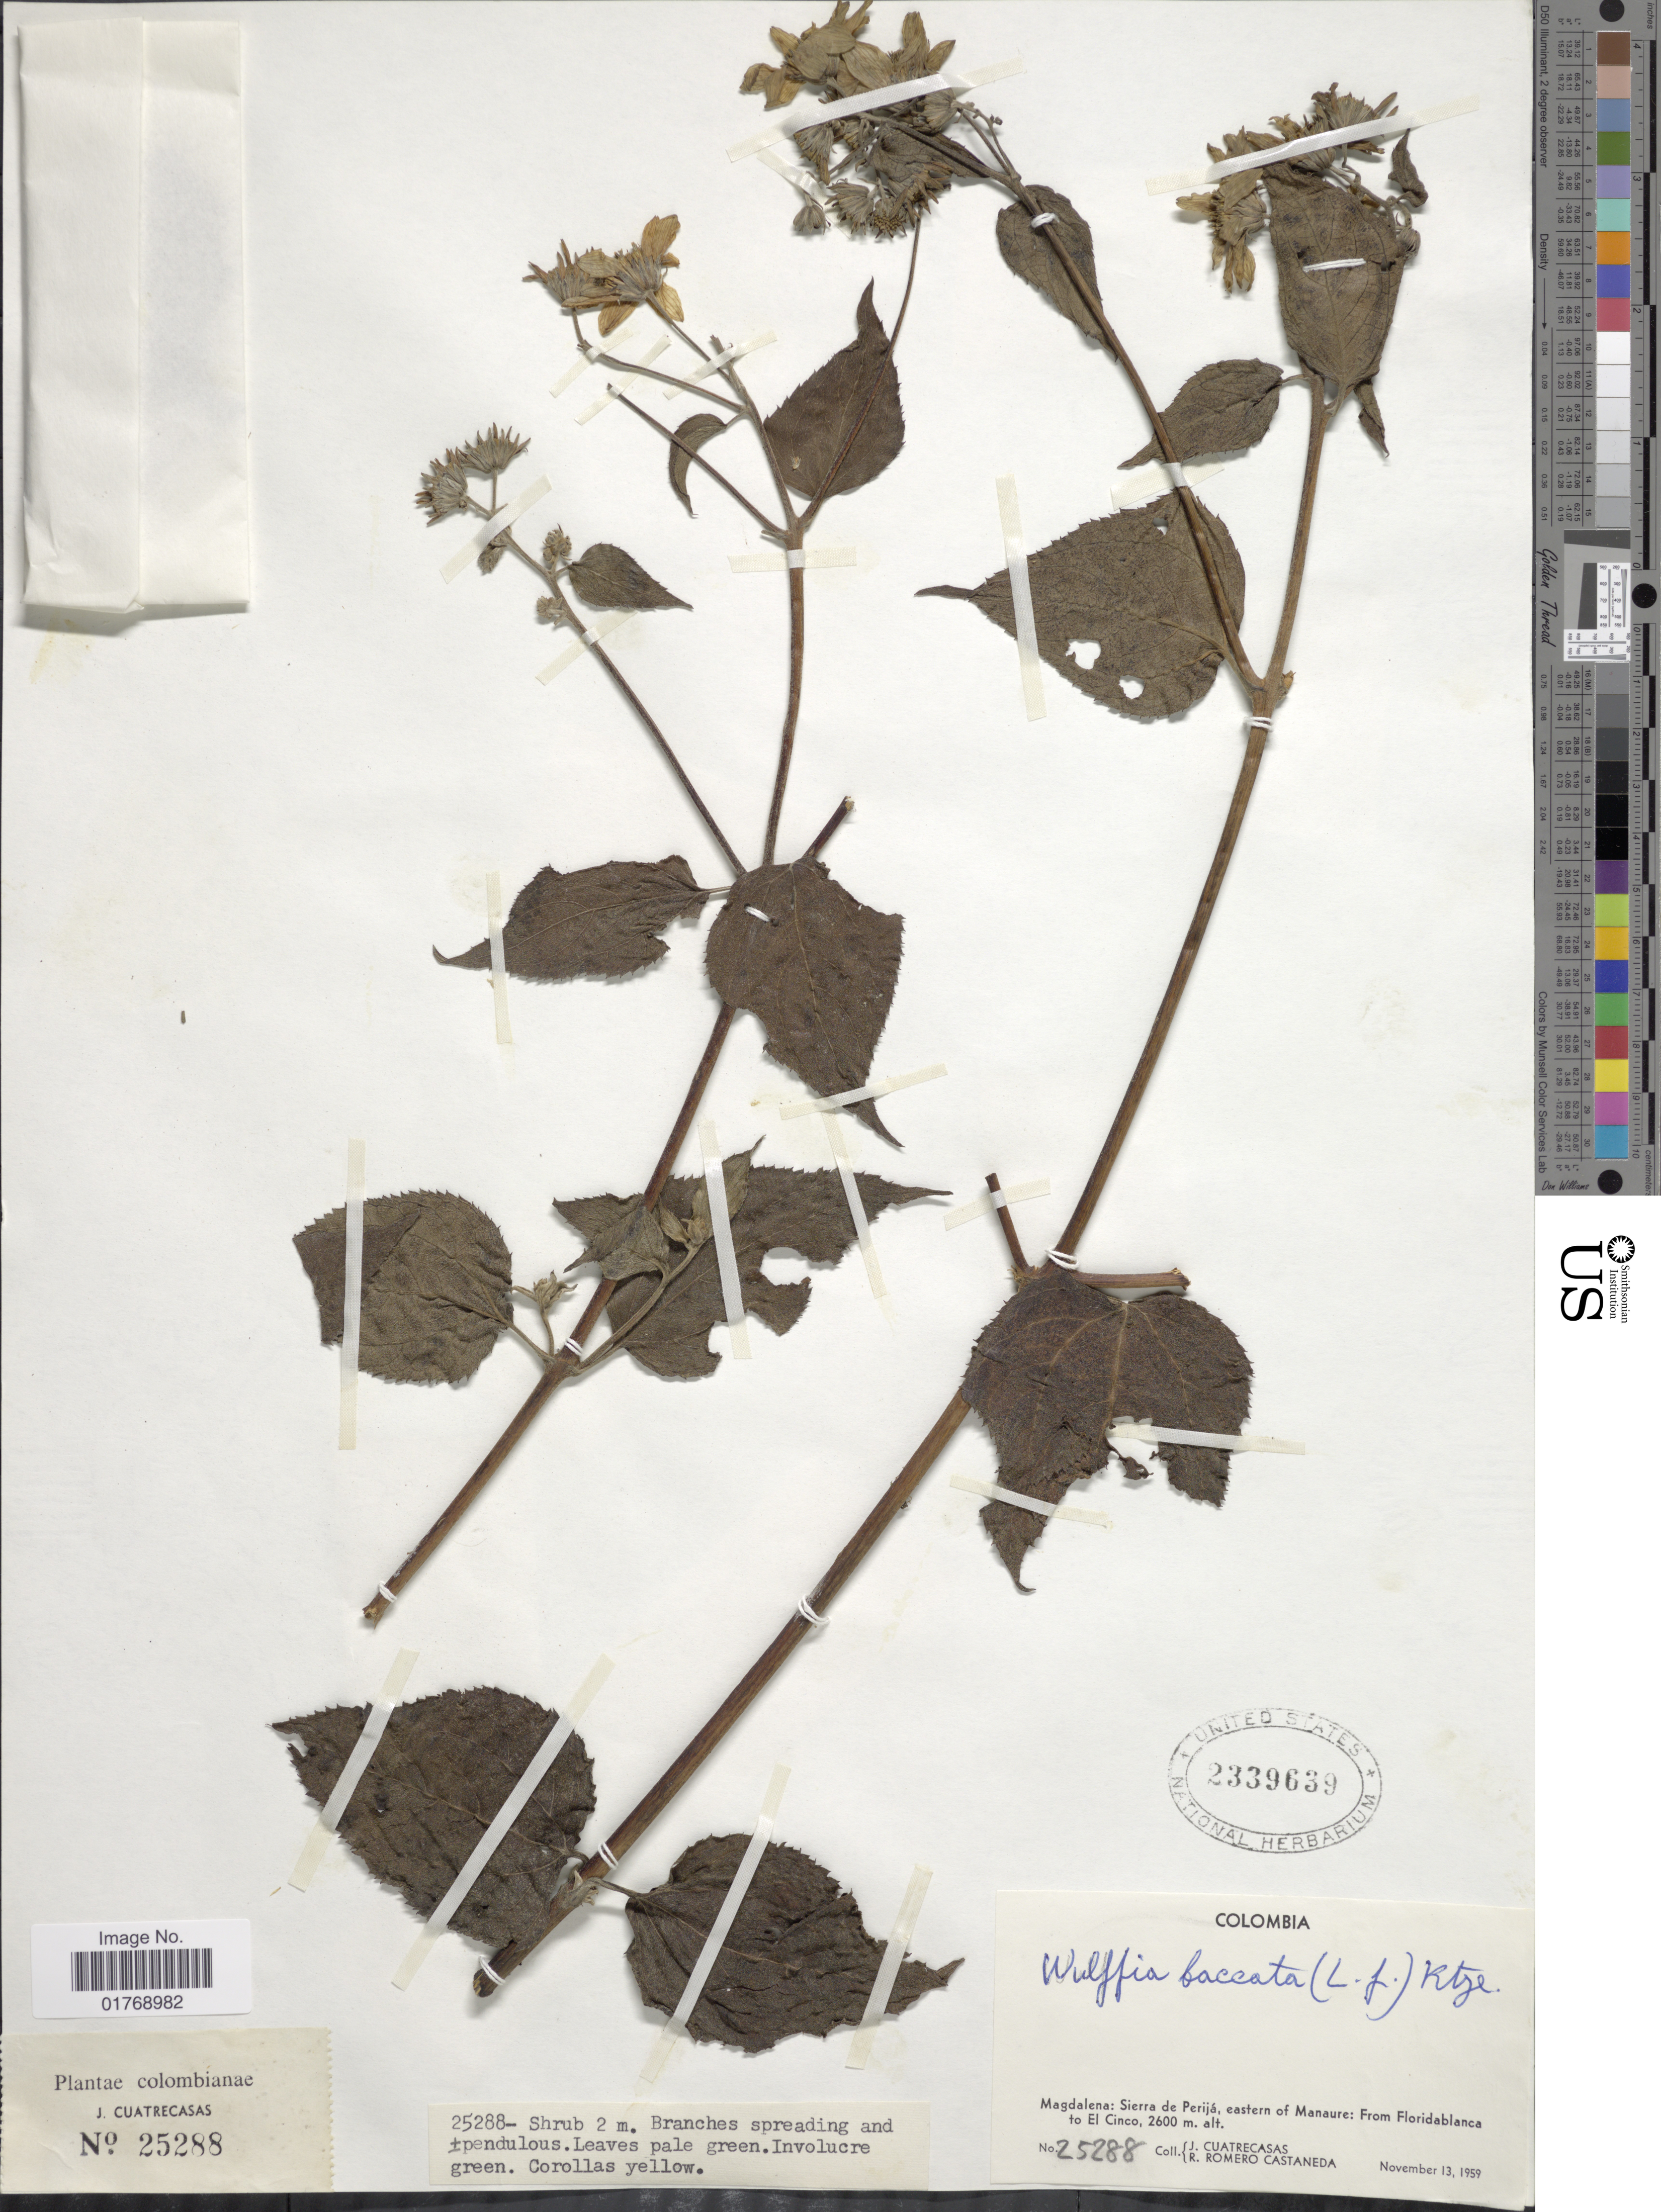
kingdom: Plantae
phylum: Tracheophyta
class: Magnoliopsida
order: Asterales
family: Asteraceae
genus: Viguiera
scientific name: Viguiera quitensis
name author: (Benth.) S.F. Blake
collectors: J. Cuatrecasas & R. Romero Castañeda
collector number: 25288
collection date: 1959-11-13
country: Colombia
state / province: Magdalena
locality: Magdalena: Sierra de Perijá, eastern of Manaure: From Floridablanca to El Cinco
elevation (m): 2600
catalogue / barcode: US 2339639